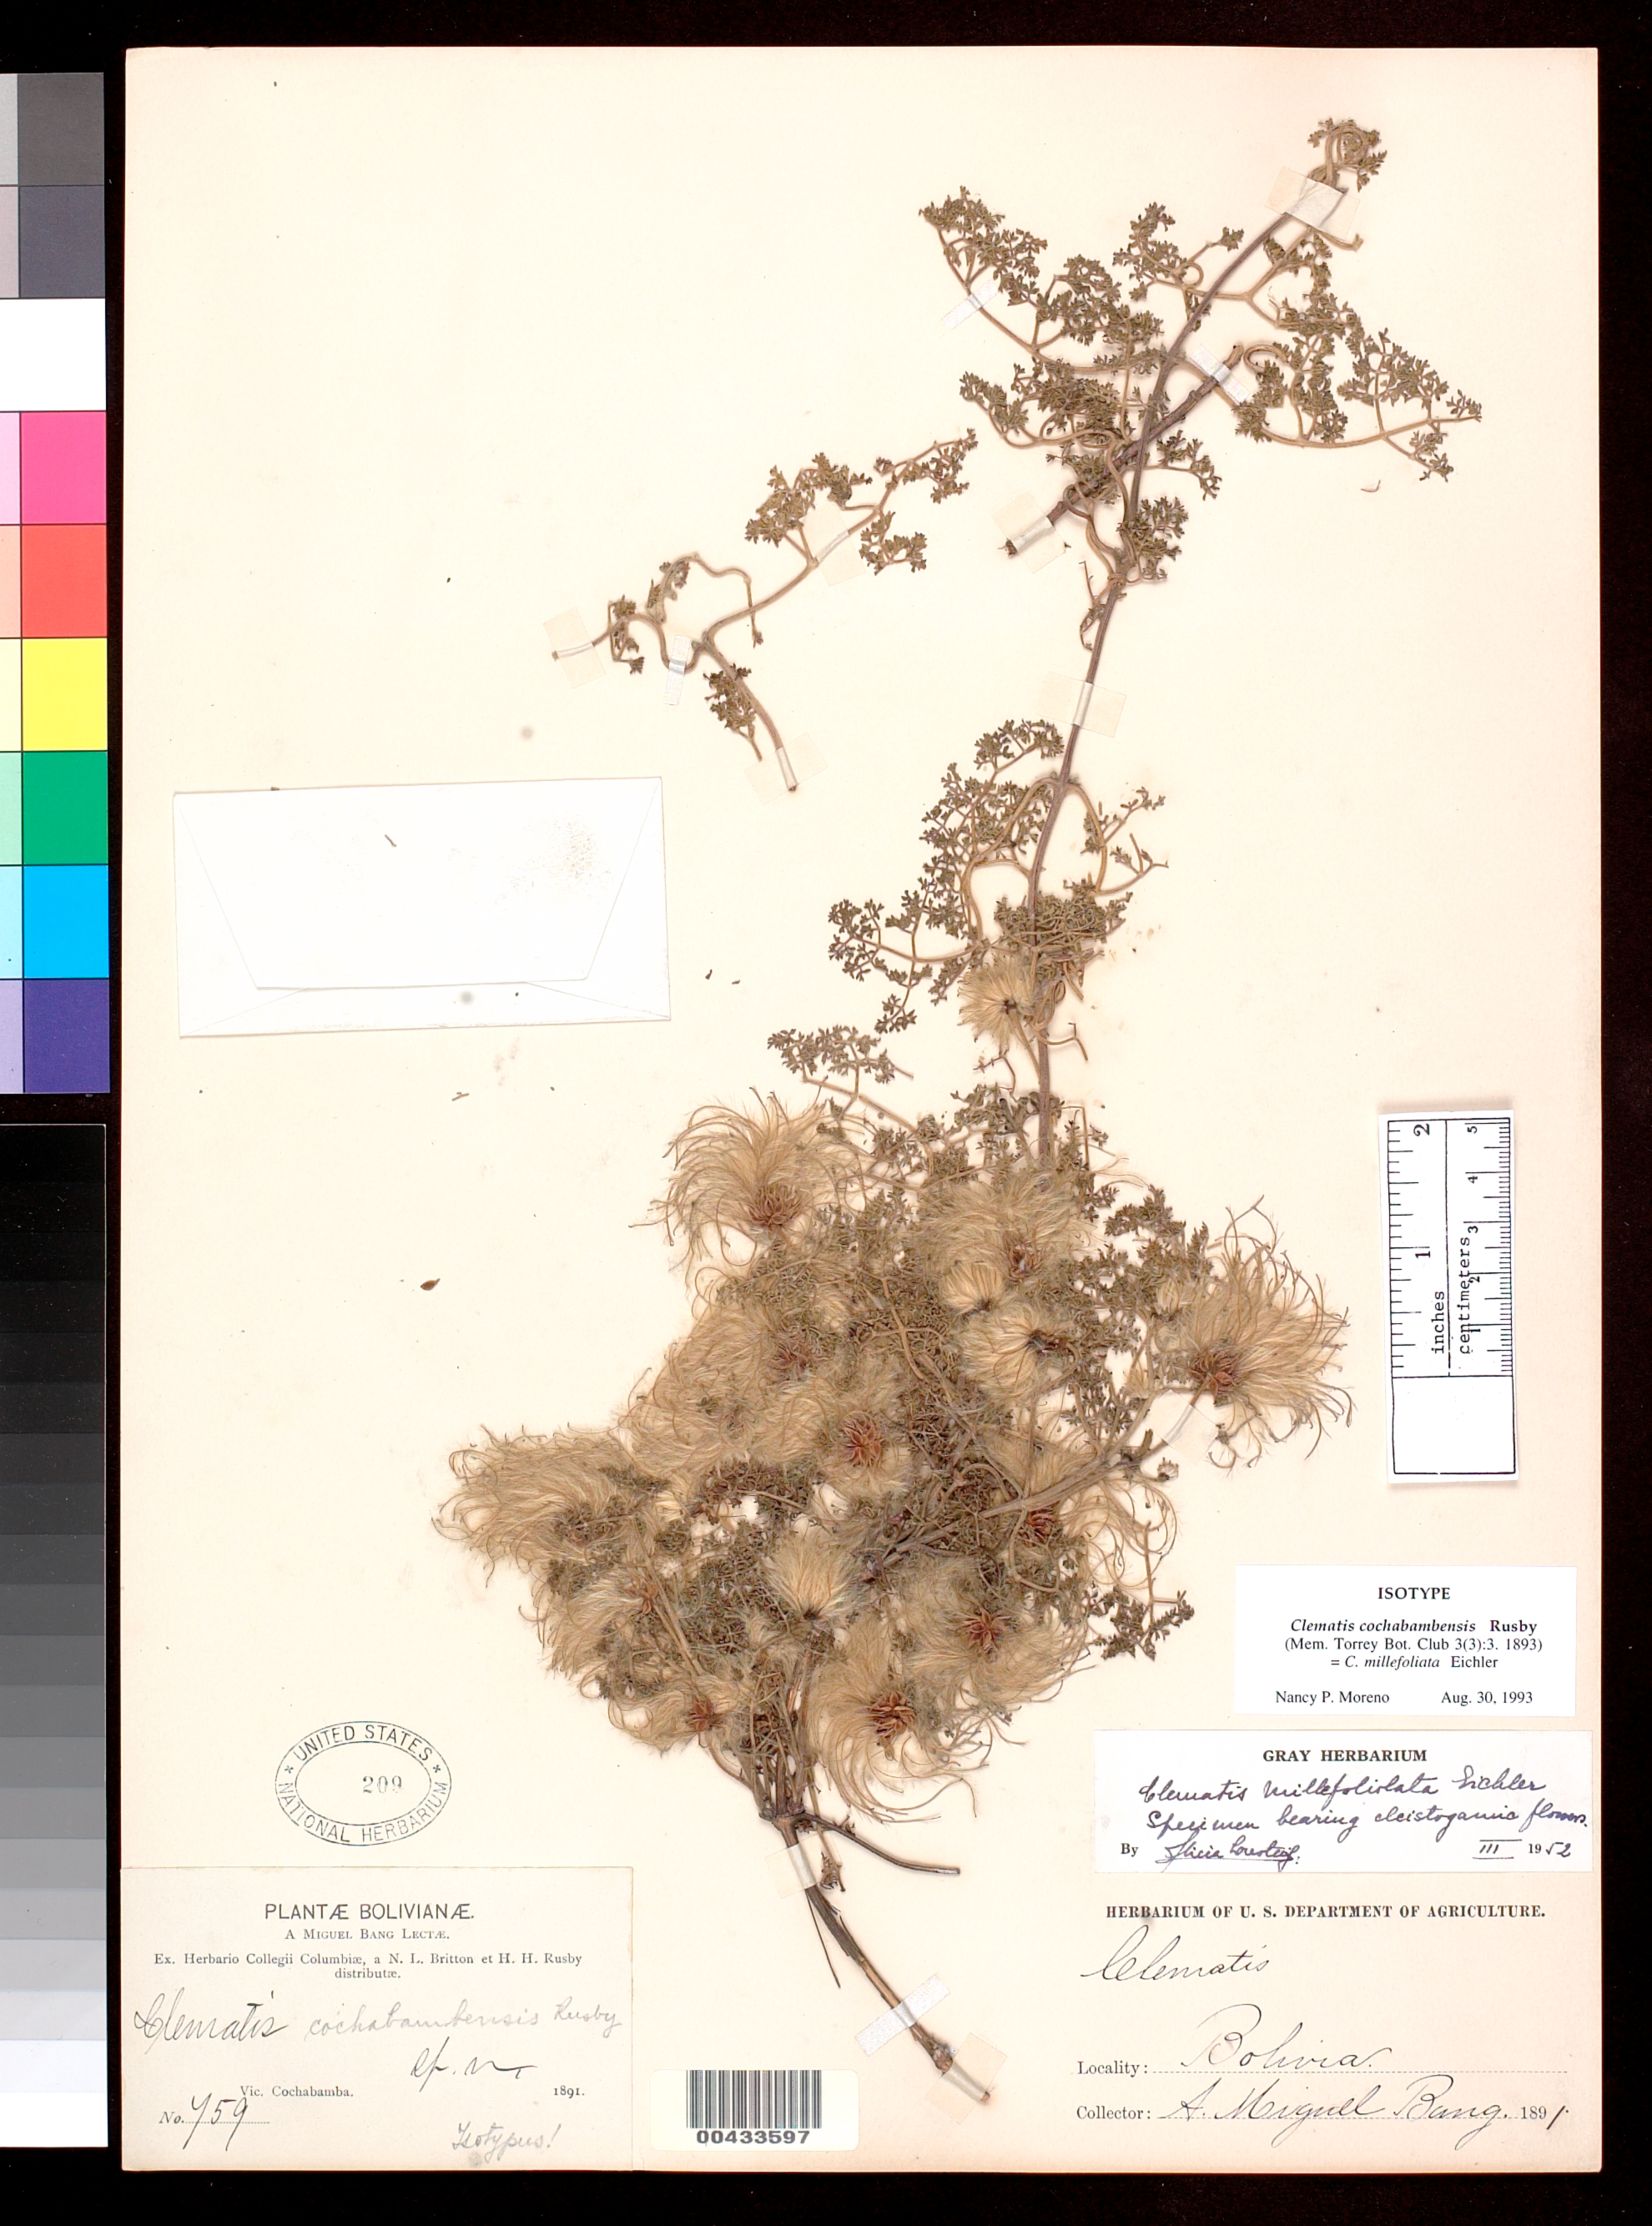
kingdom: Plantae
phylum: Tracheophyta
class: Magnoliopsida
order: Ranunculales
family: Ranunculaceae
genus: Clematis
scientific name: Clematis cochabambensis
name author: Rusby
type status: Isotype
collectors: M. Bang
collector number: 759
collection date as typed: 1891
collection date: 1891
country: Bolivia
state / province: Cochabamba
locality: Vic. Cochabamba.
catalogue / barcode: US 209